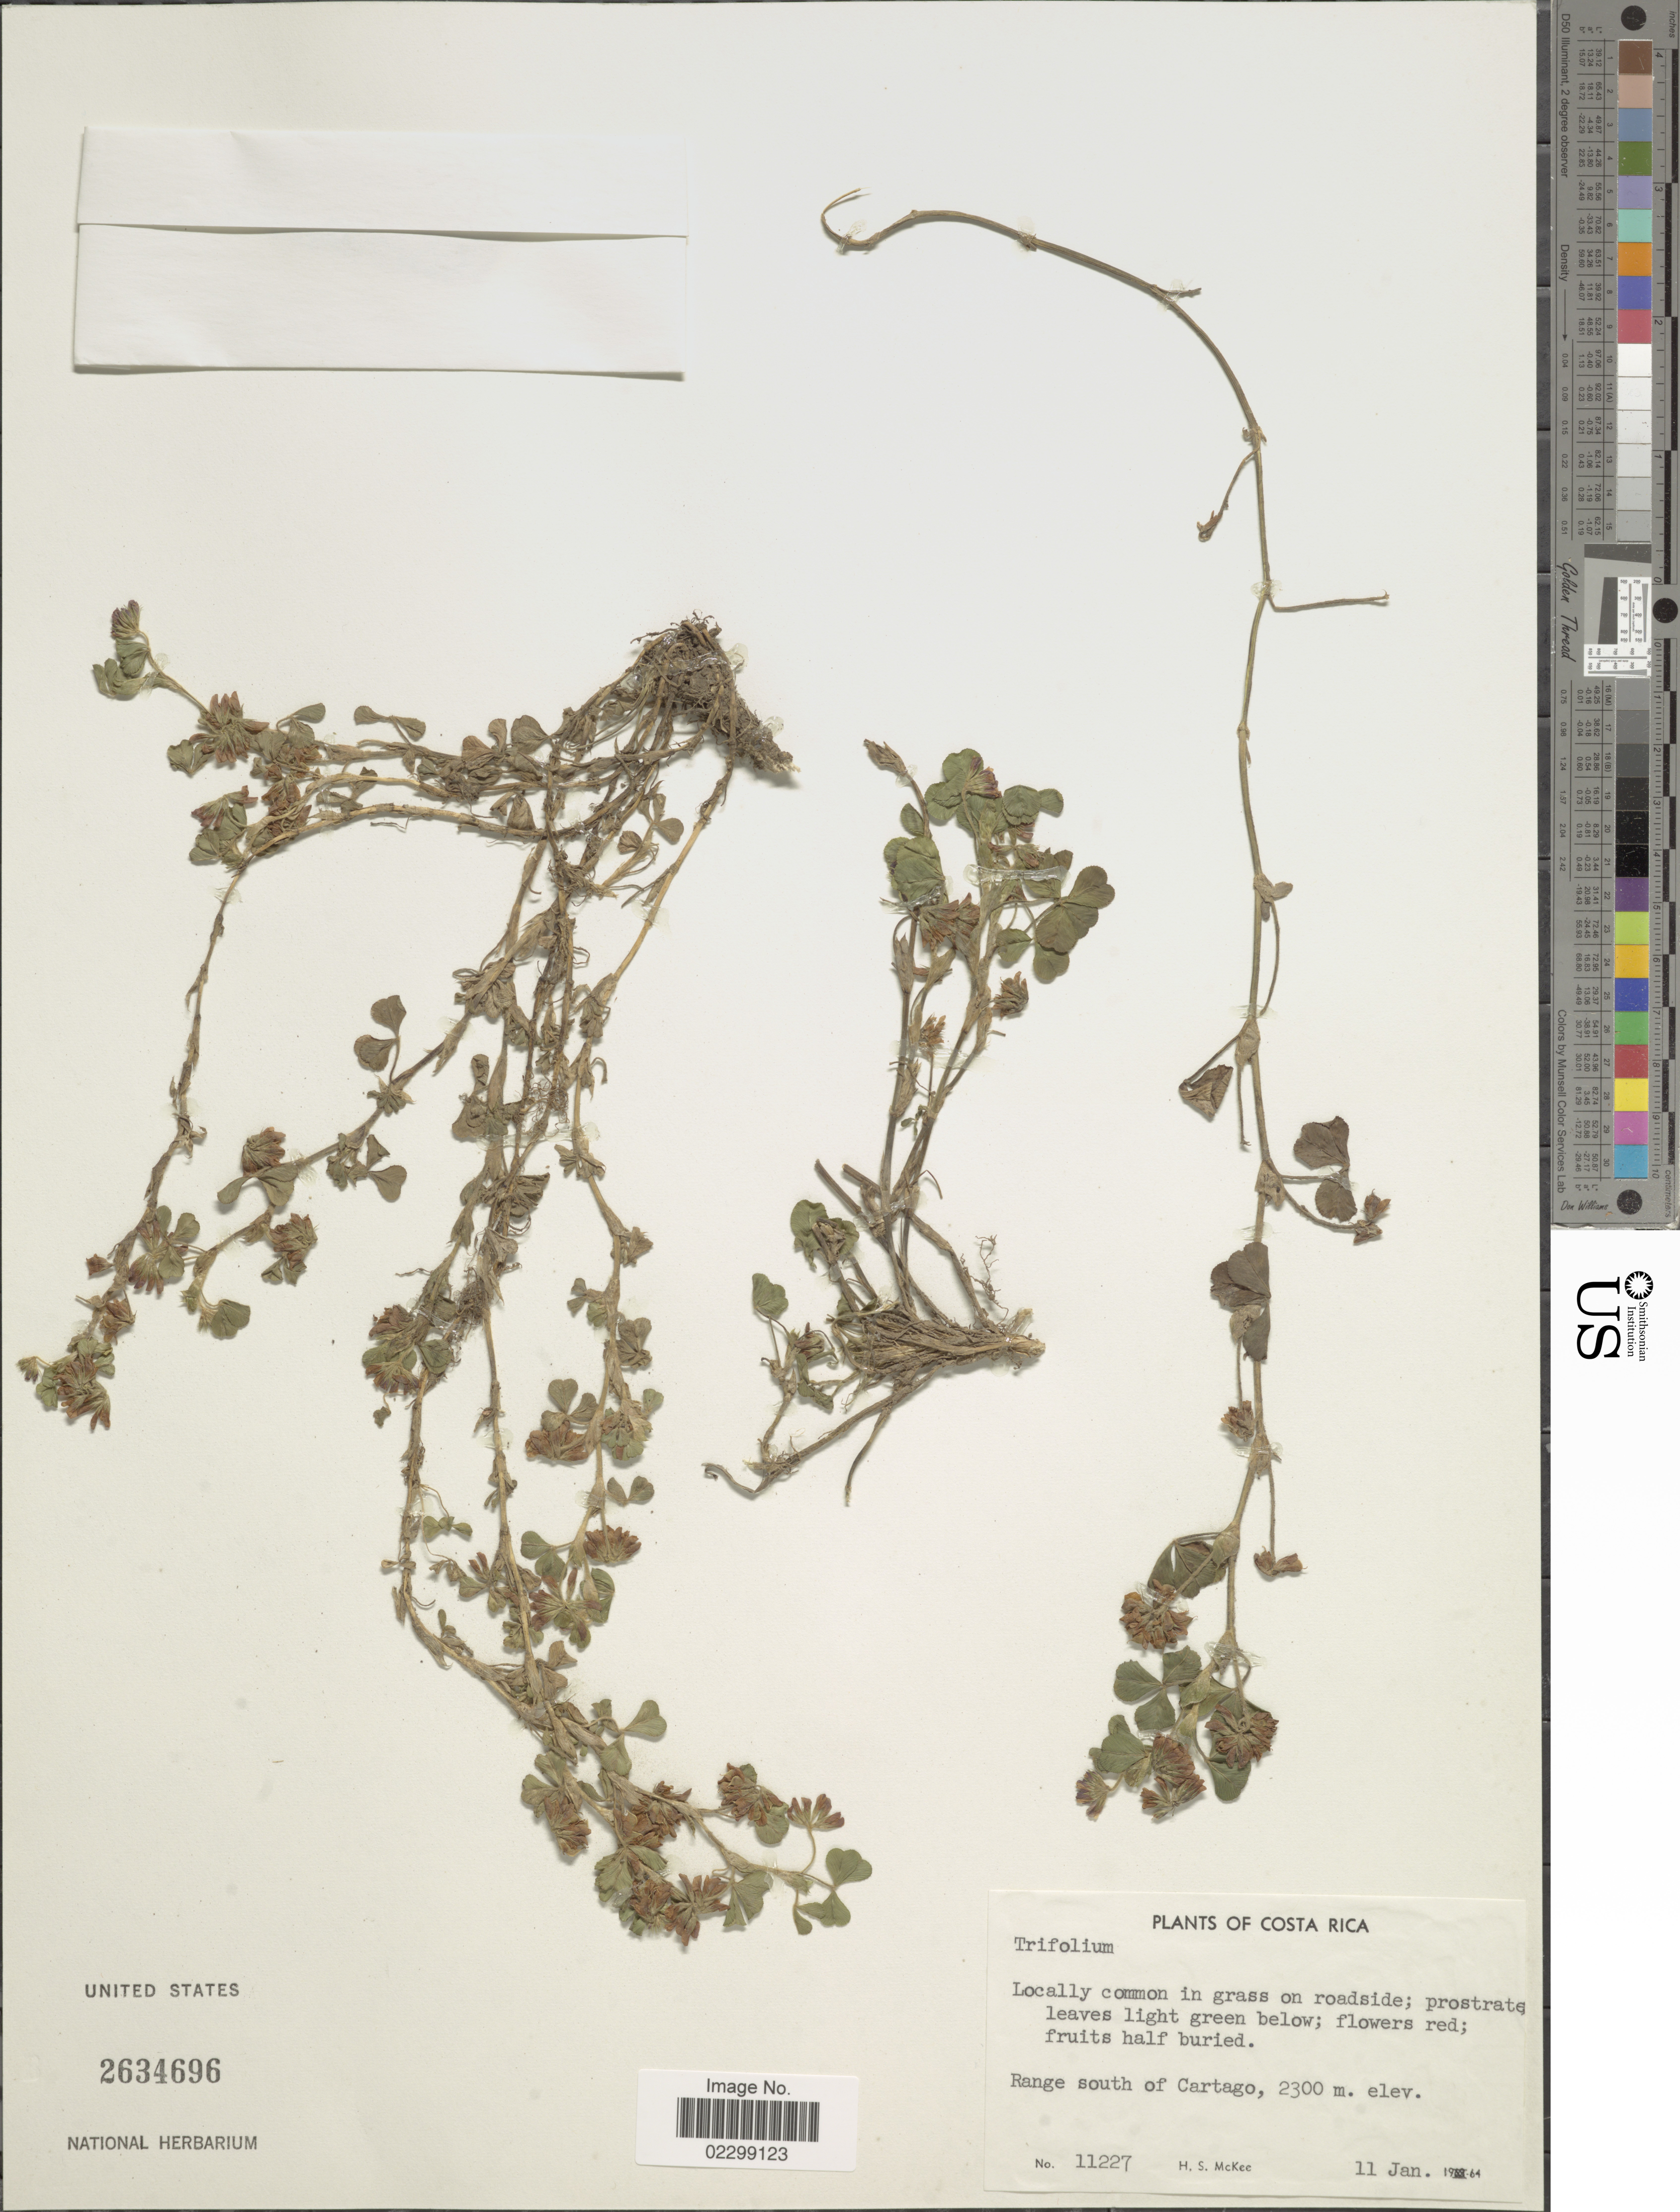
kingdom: Plantae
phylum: Tracheophyta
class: Magnoliopsida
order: Fabales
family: Fabaceae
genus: Trifolium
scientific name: Trifolium sp.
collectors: H. S. McKee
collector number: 11227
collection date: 1964-01-11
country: Costa Rica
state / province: Cartago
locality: Locally common in grass on roadside; Range south of Cartago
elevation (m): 2300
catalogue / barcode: US 2634696